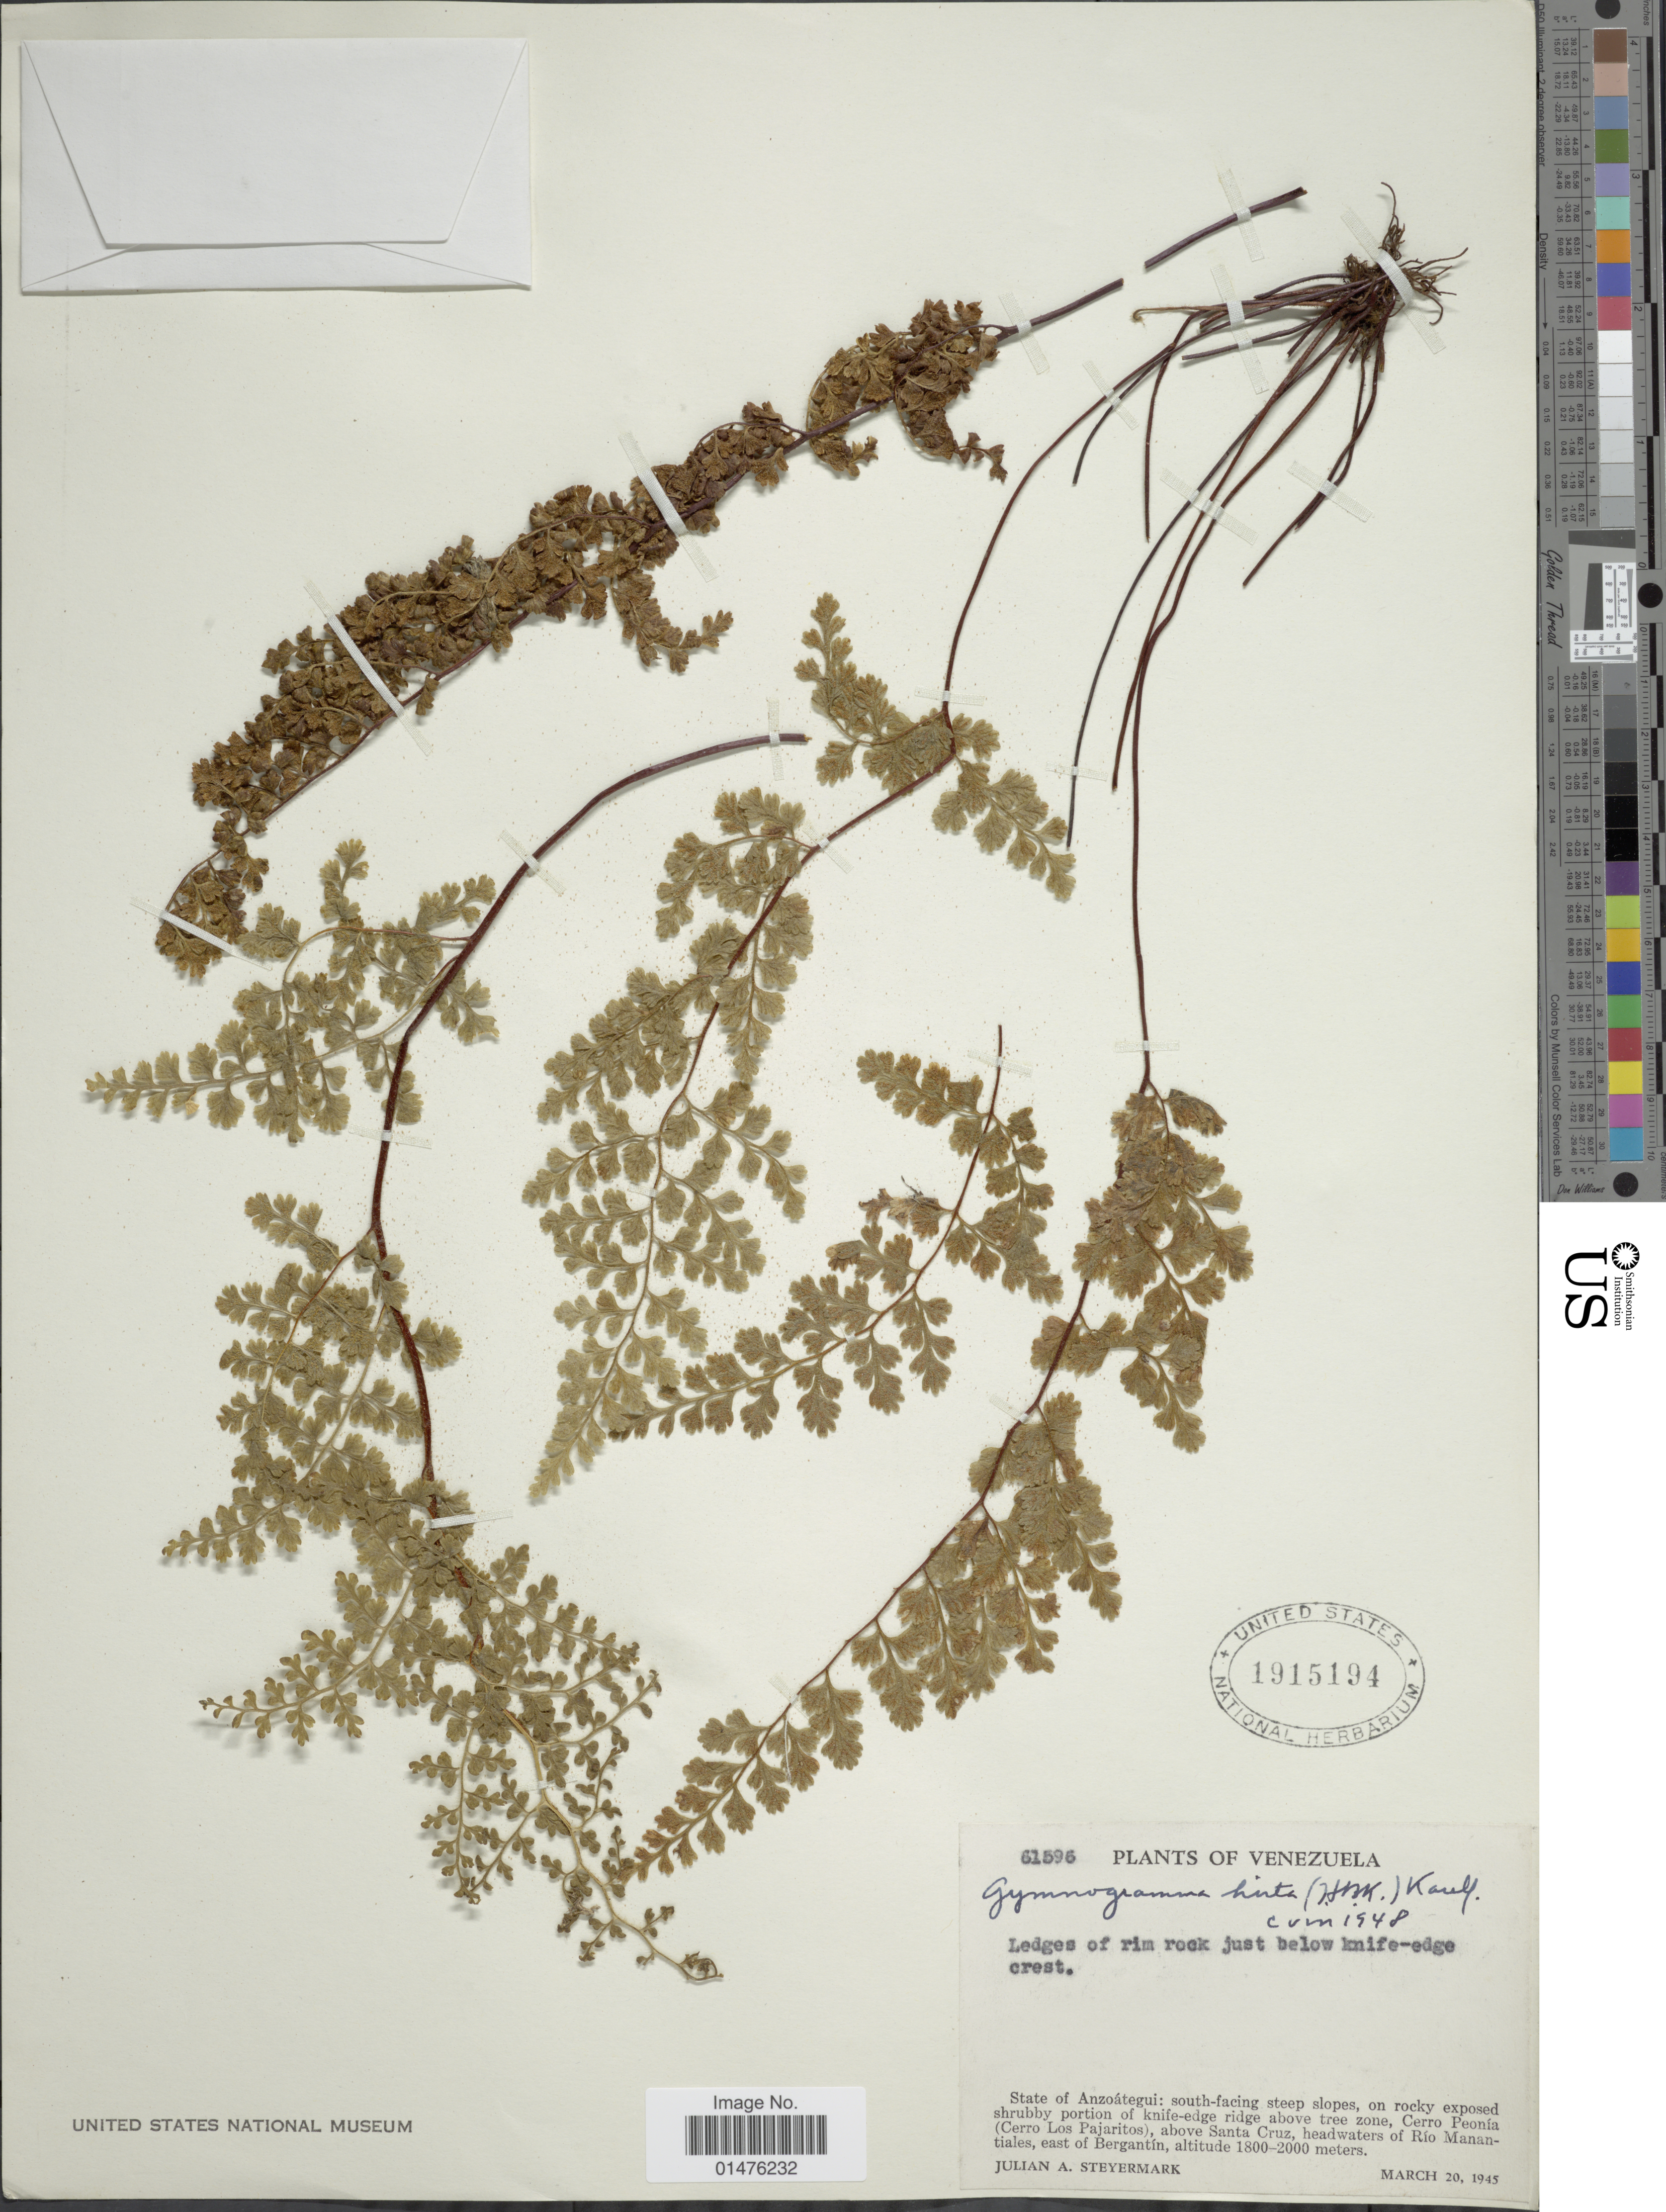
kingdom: Plantae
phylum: Tracheophyta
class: Polypodiopsida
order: Polypodiales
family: Pteridaceae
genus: Jamesonia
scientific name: Jamesonia hirta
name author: (Kunth) Christenh.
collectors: J. Steyermark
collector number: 61596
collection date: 1945-03-20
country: Venezuela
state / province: Anzoategui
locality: South-facing steep slopes, on rocky exposed shrubby portion of knife-edge ridge above tree zone, Cerro Peonía (Cerro Los Pajaritos), above Santa Cruz, headwaters of Río Manantiales, east of Bergantín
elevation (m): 1800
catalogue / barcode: US 1915194